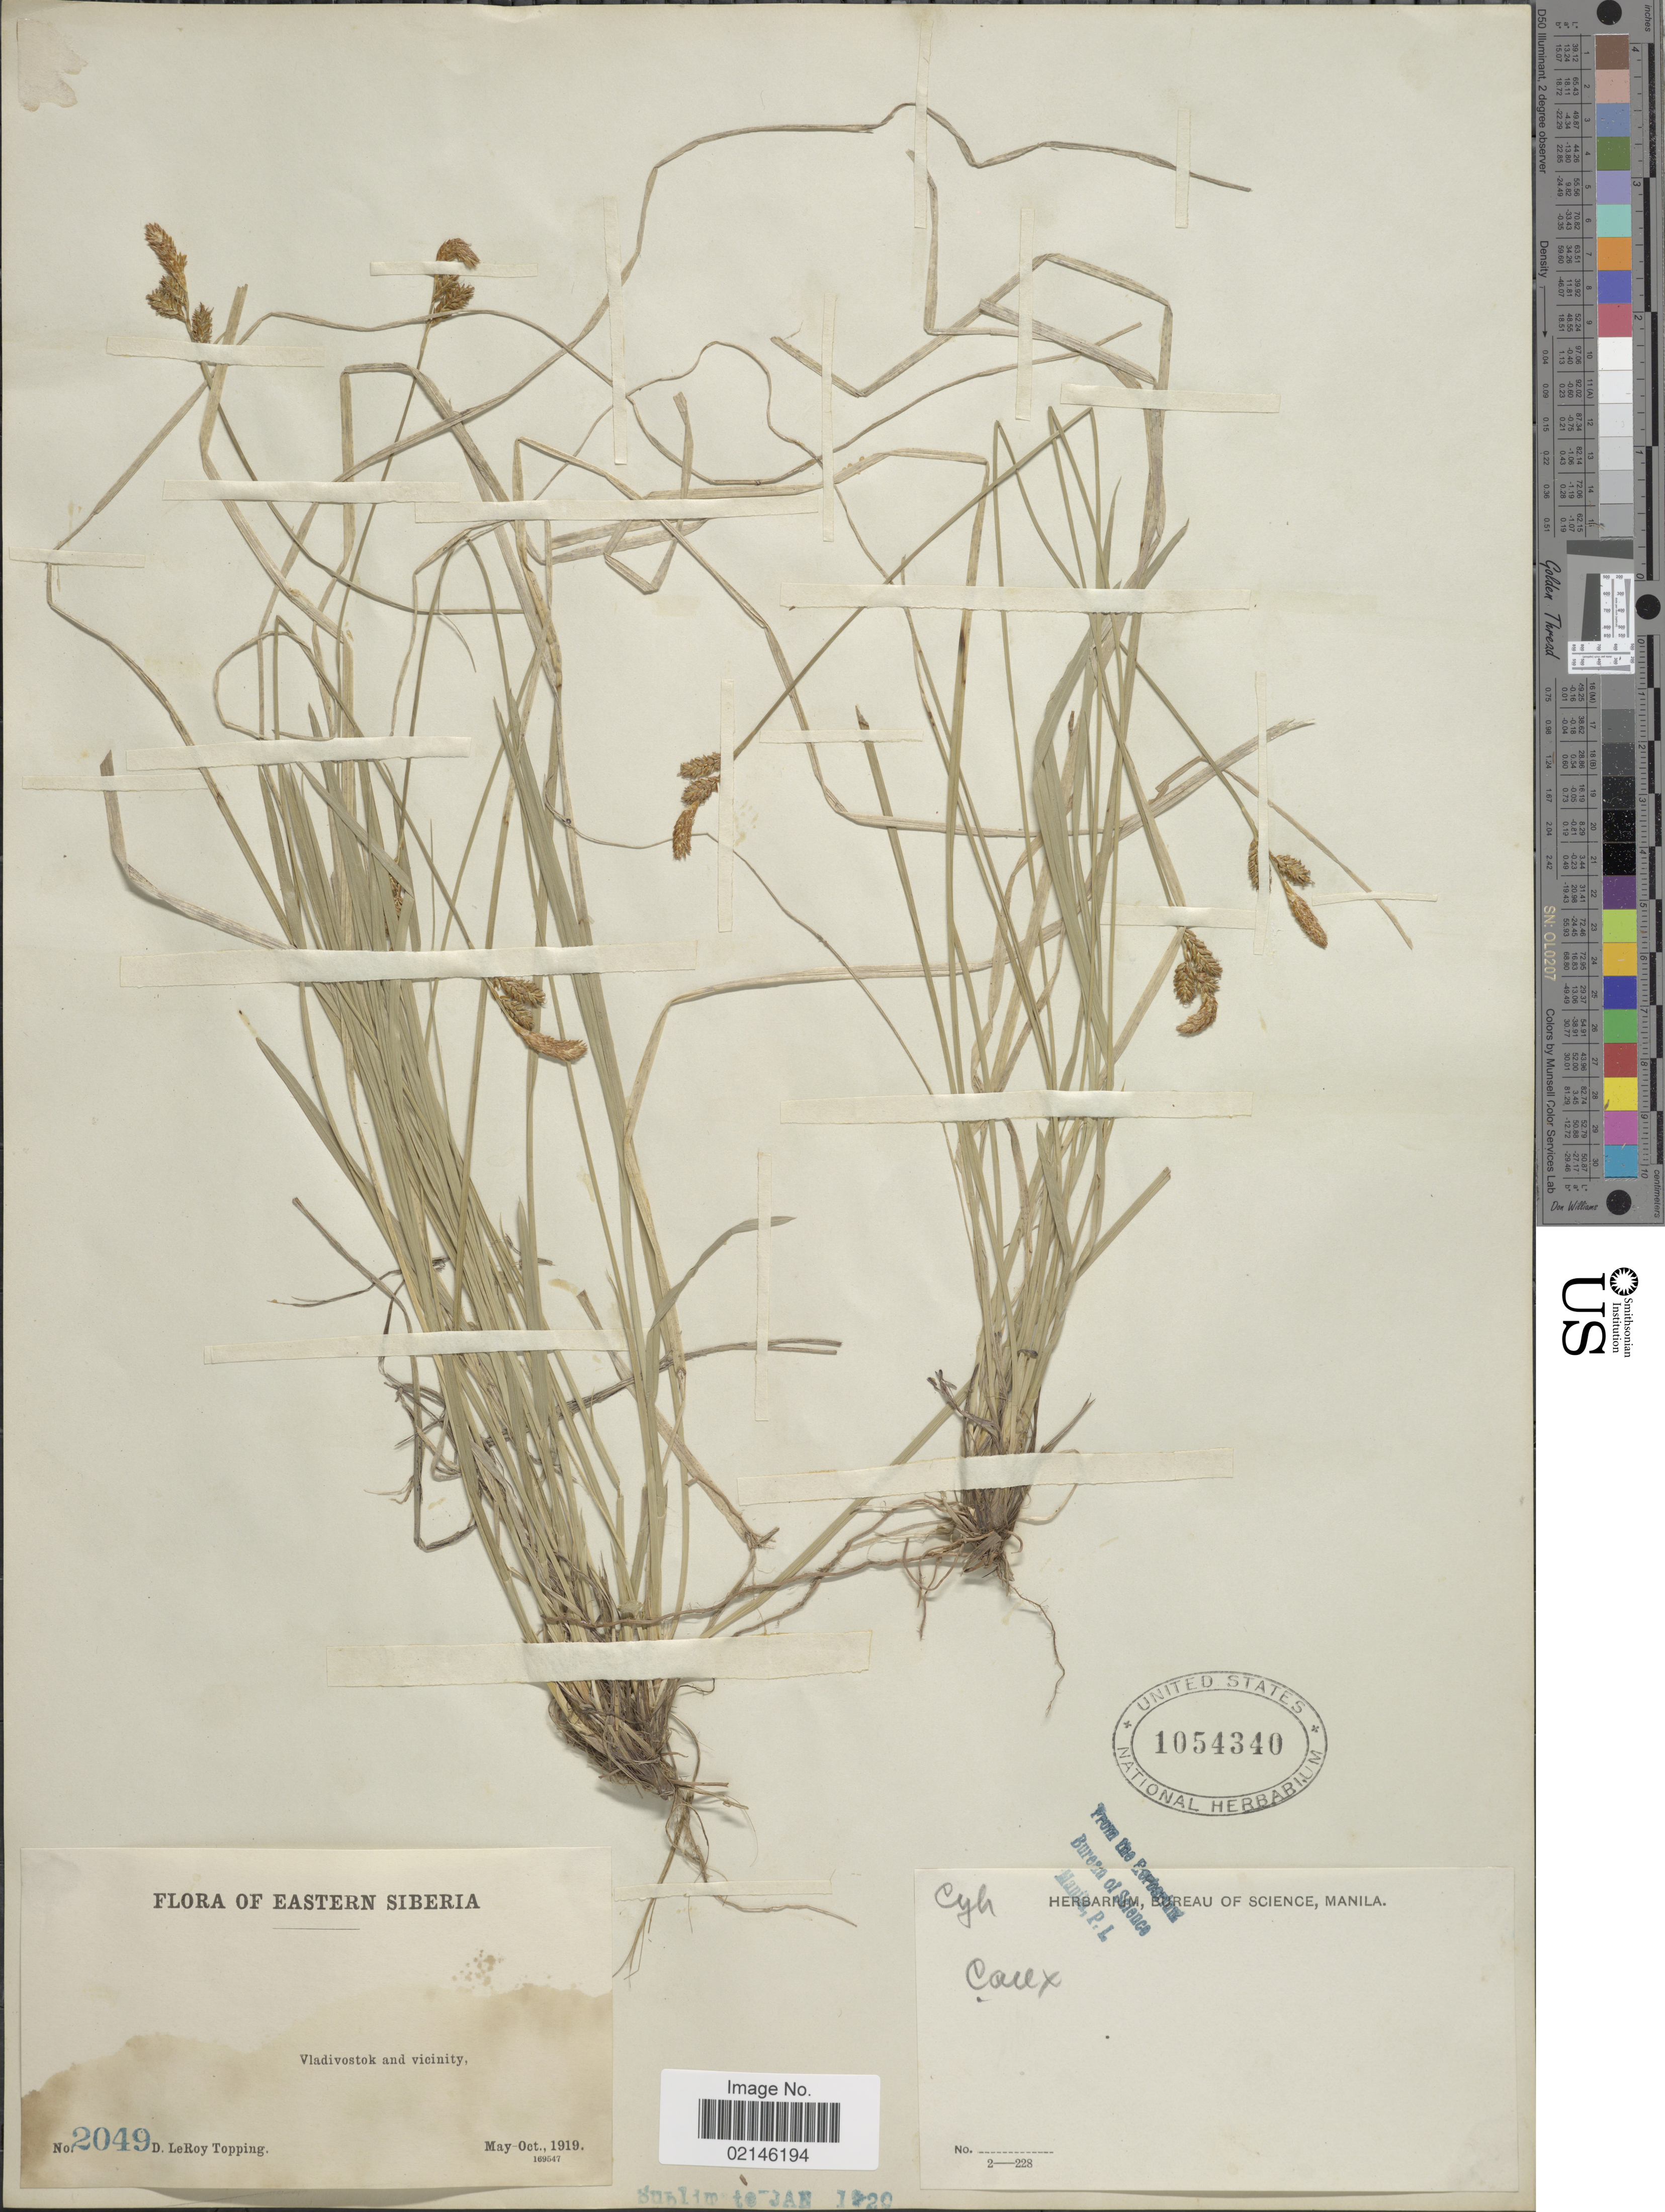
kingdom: Plantae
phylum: Tracheophyta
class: Liliopsida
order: Poales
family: Cyperaceae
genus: Carex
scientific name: Carex sp.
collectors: D. L. Topping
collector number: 2049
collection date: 1919-05/1919-10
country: Russian Federation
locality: Eastern Siberia. Vladivostok and vicinity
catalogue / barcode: US 1054340